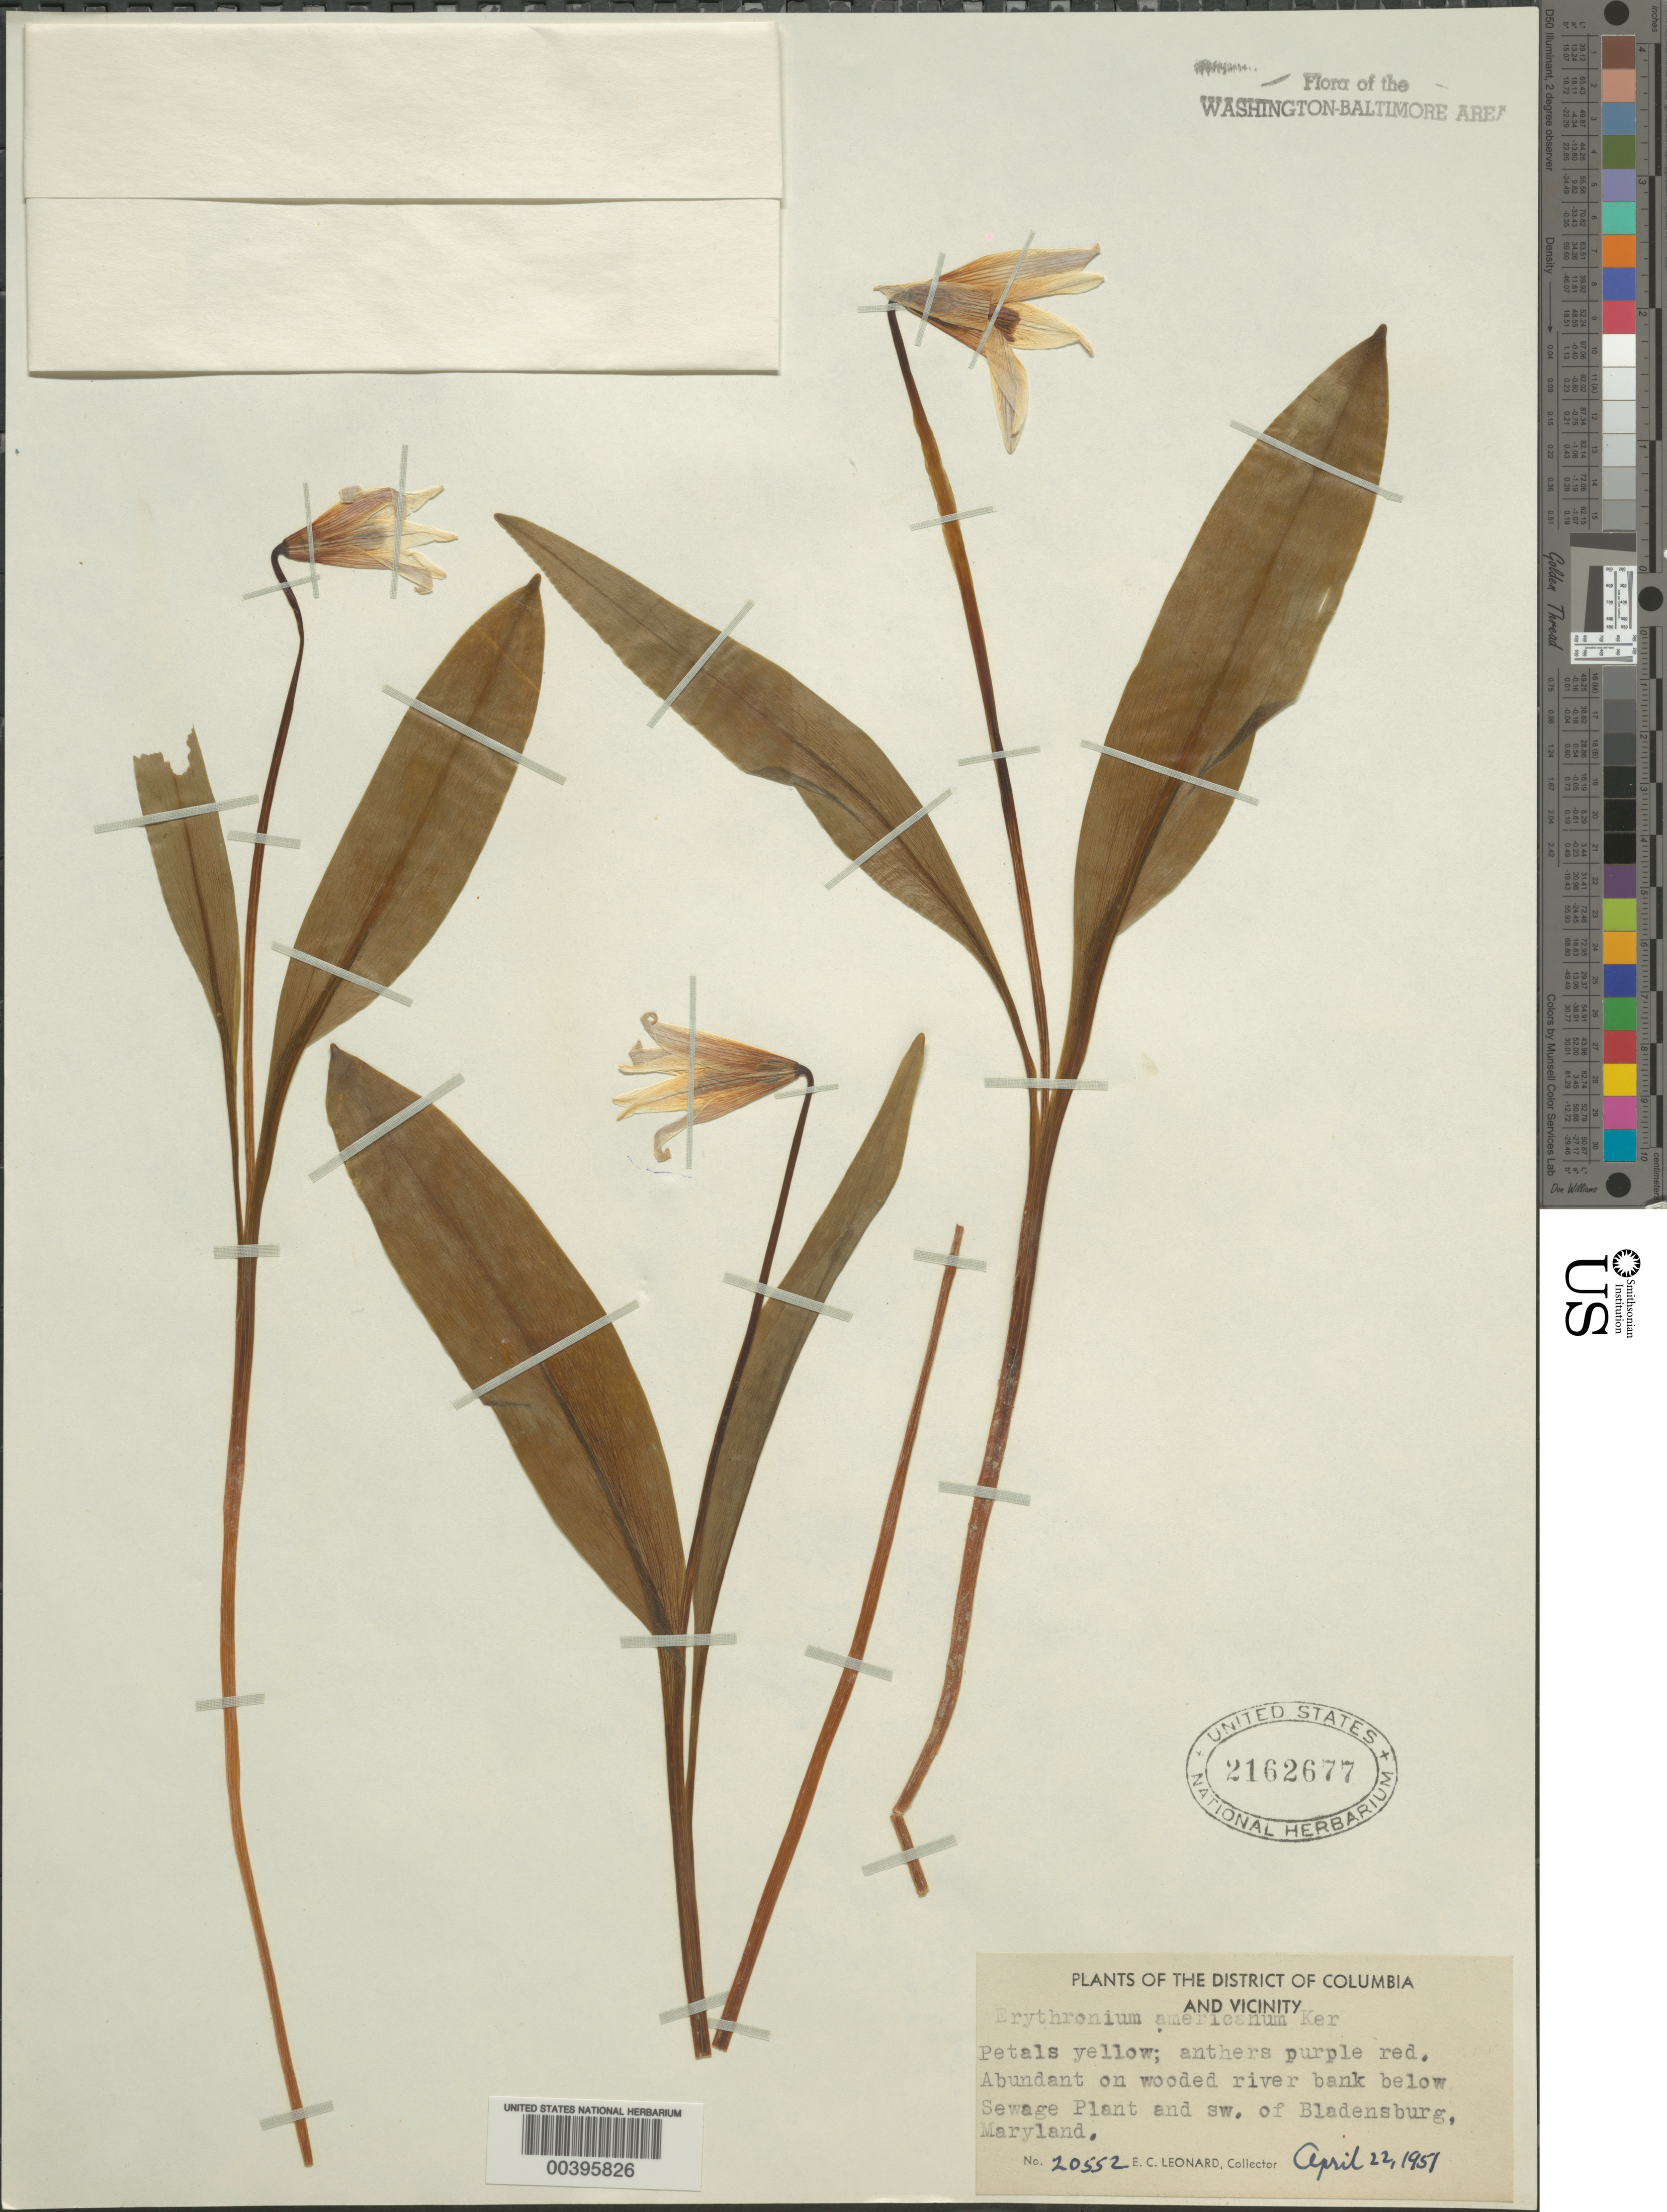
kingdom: Plantae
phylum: Tracheophyta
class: Liliopsida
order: Liliales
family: Liliaceae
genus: Erythronium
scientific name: Erythronium americanum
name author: Ker Gawl.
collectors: E. C. Leonard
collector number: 20552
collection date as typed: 22 Apr 1951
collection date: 1951-04-22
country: United States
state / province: Maryland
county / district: Prince George's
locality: Southwest of Bladensburg, sewage plant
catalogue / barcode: US 2162677